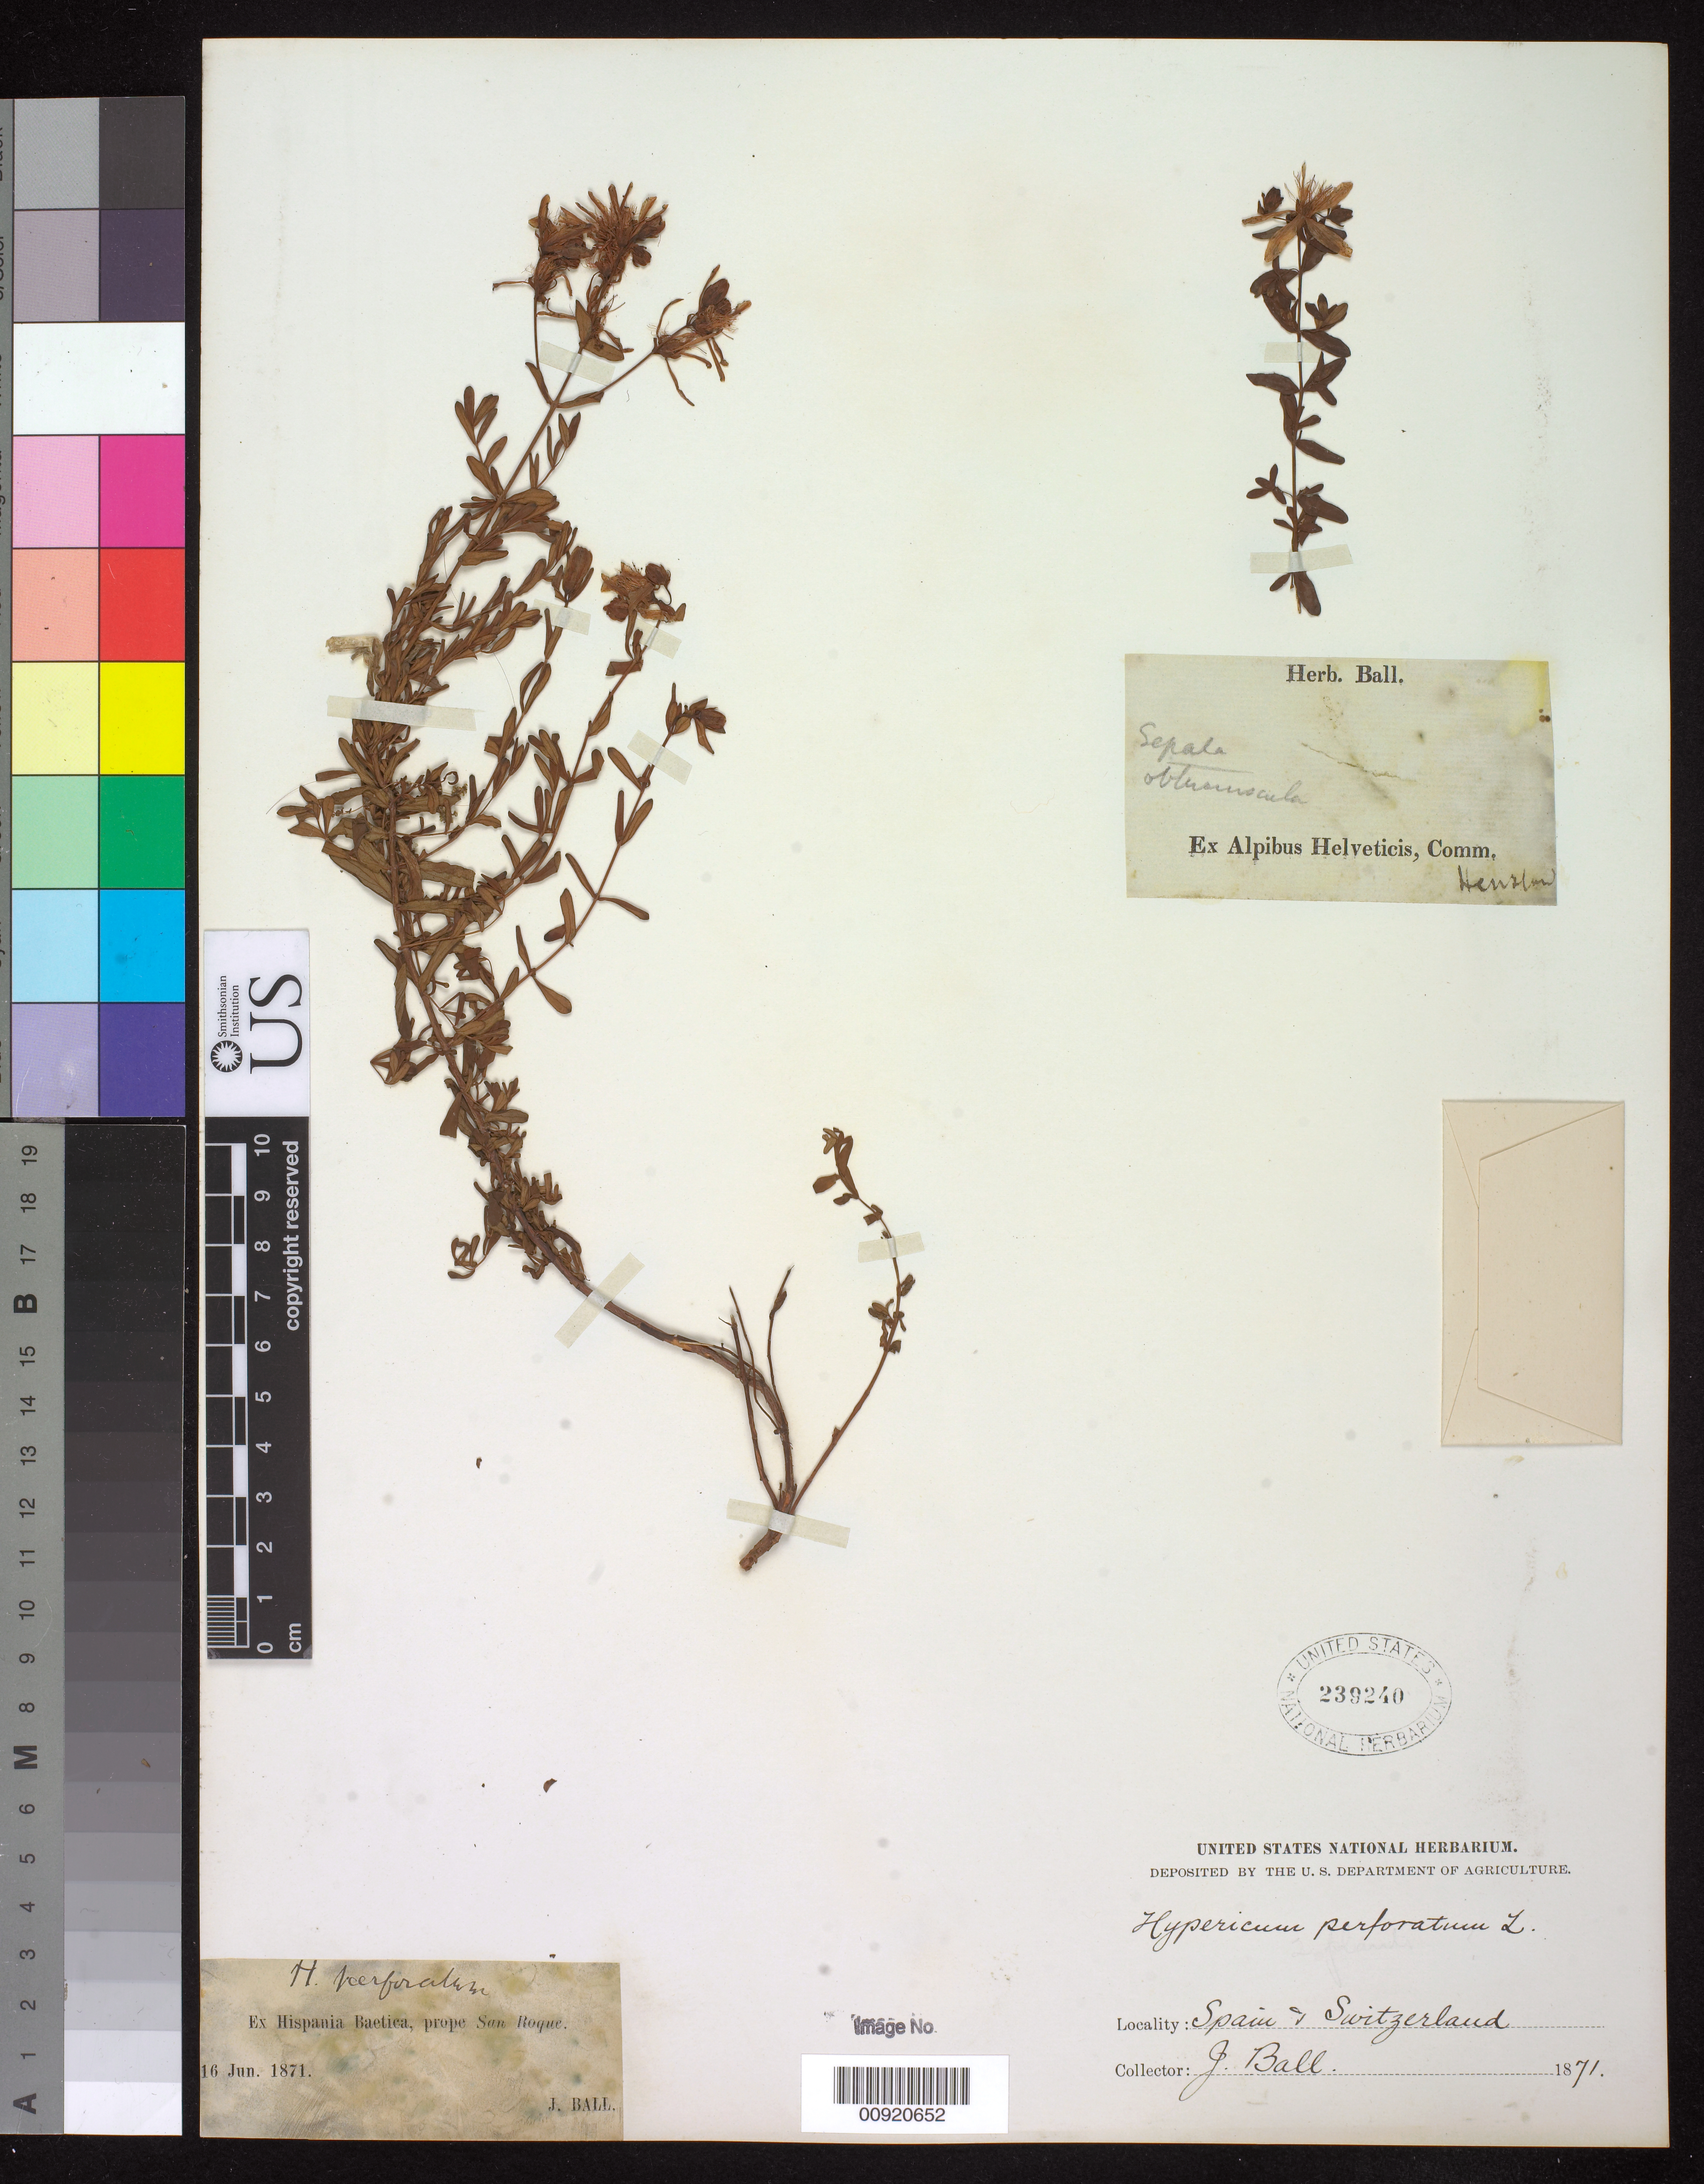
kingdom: Plantae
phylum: Tracheophyta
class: Magnoliopsida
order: Malpighiales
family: Hypericaceae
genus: Hypericum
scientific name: Hypericum perforatum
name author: L.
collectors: J. Ball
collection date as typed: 16 Jun 1871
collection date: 1871-06-16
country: Spain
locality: Ex Hispania Baetica, prope San Roque.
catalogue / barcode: US 239240